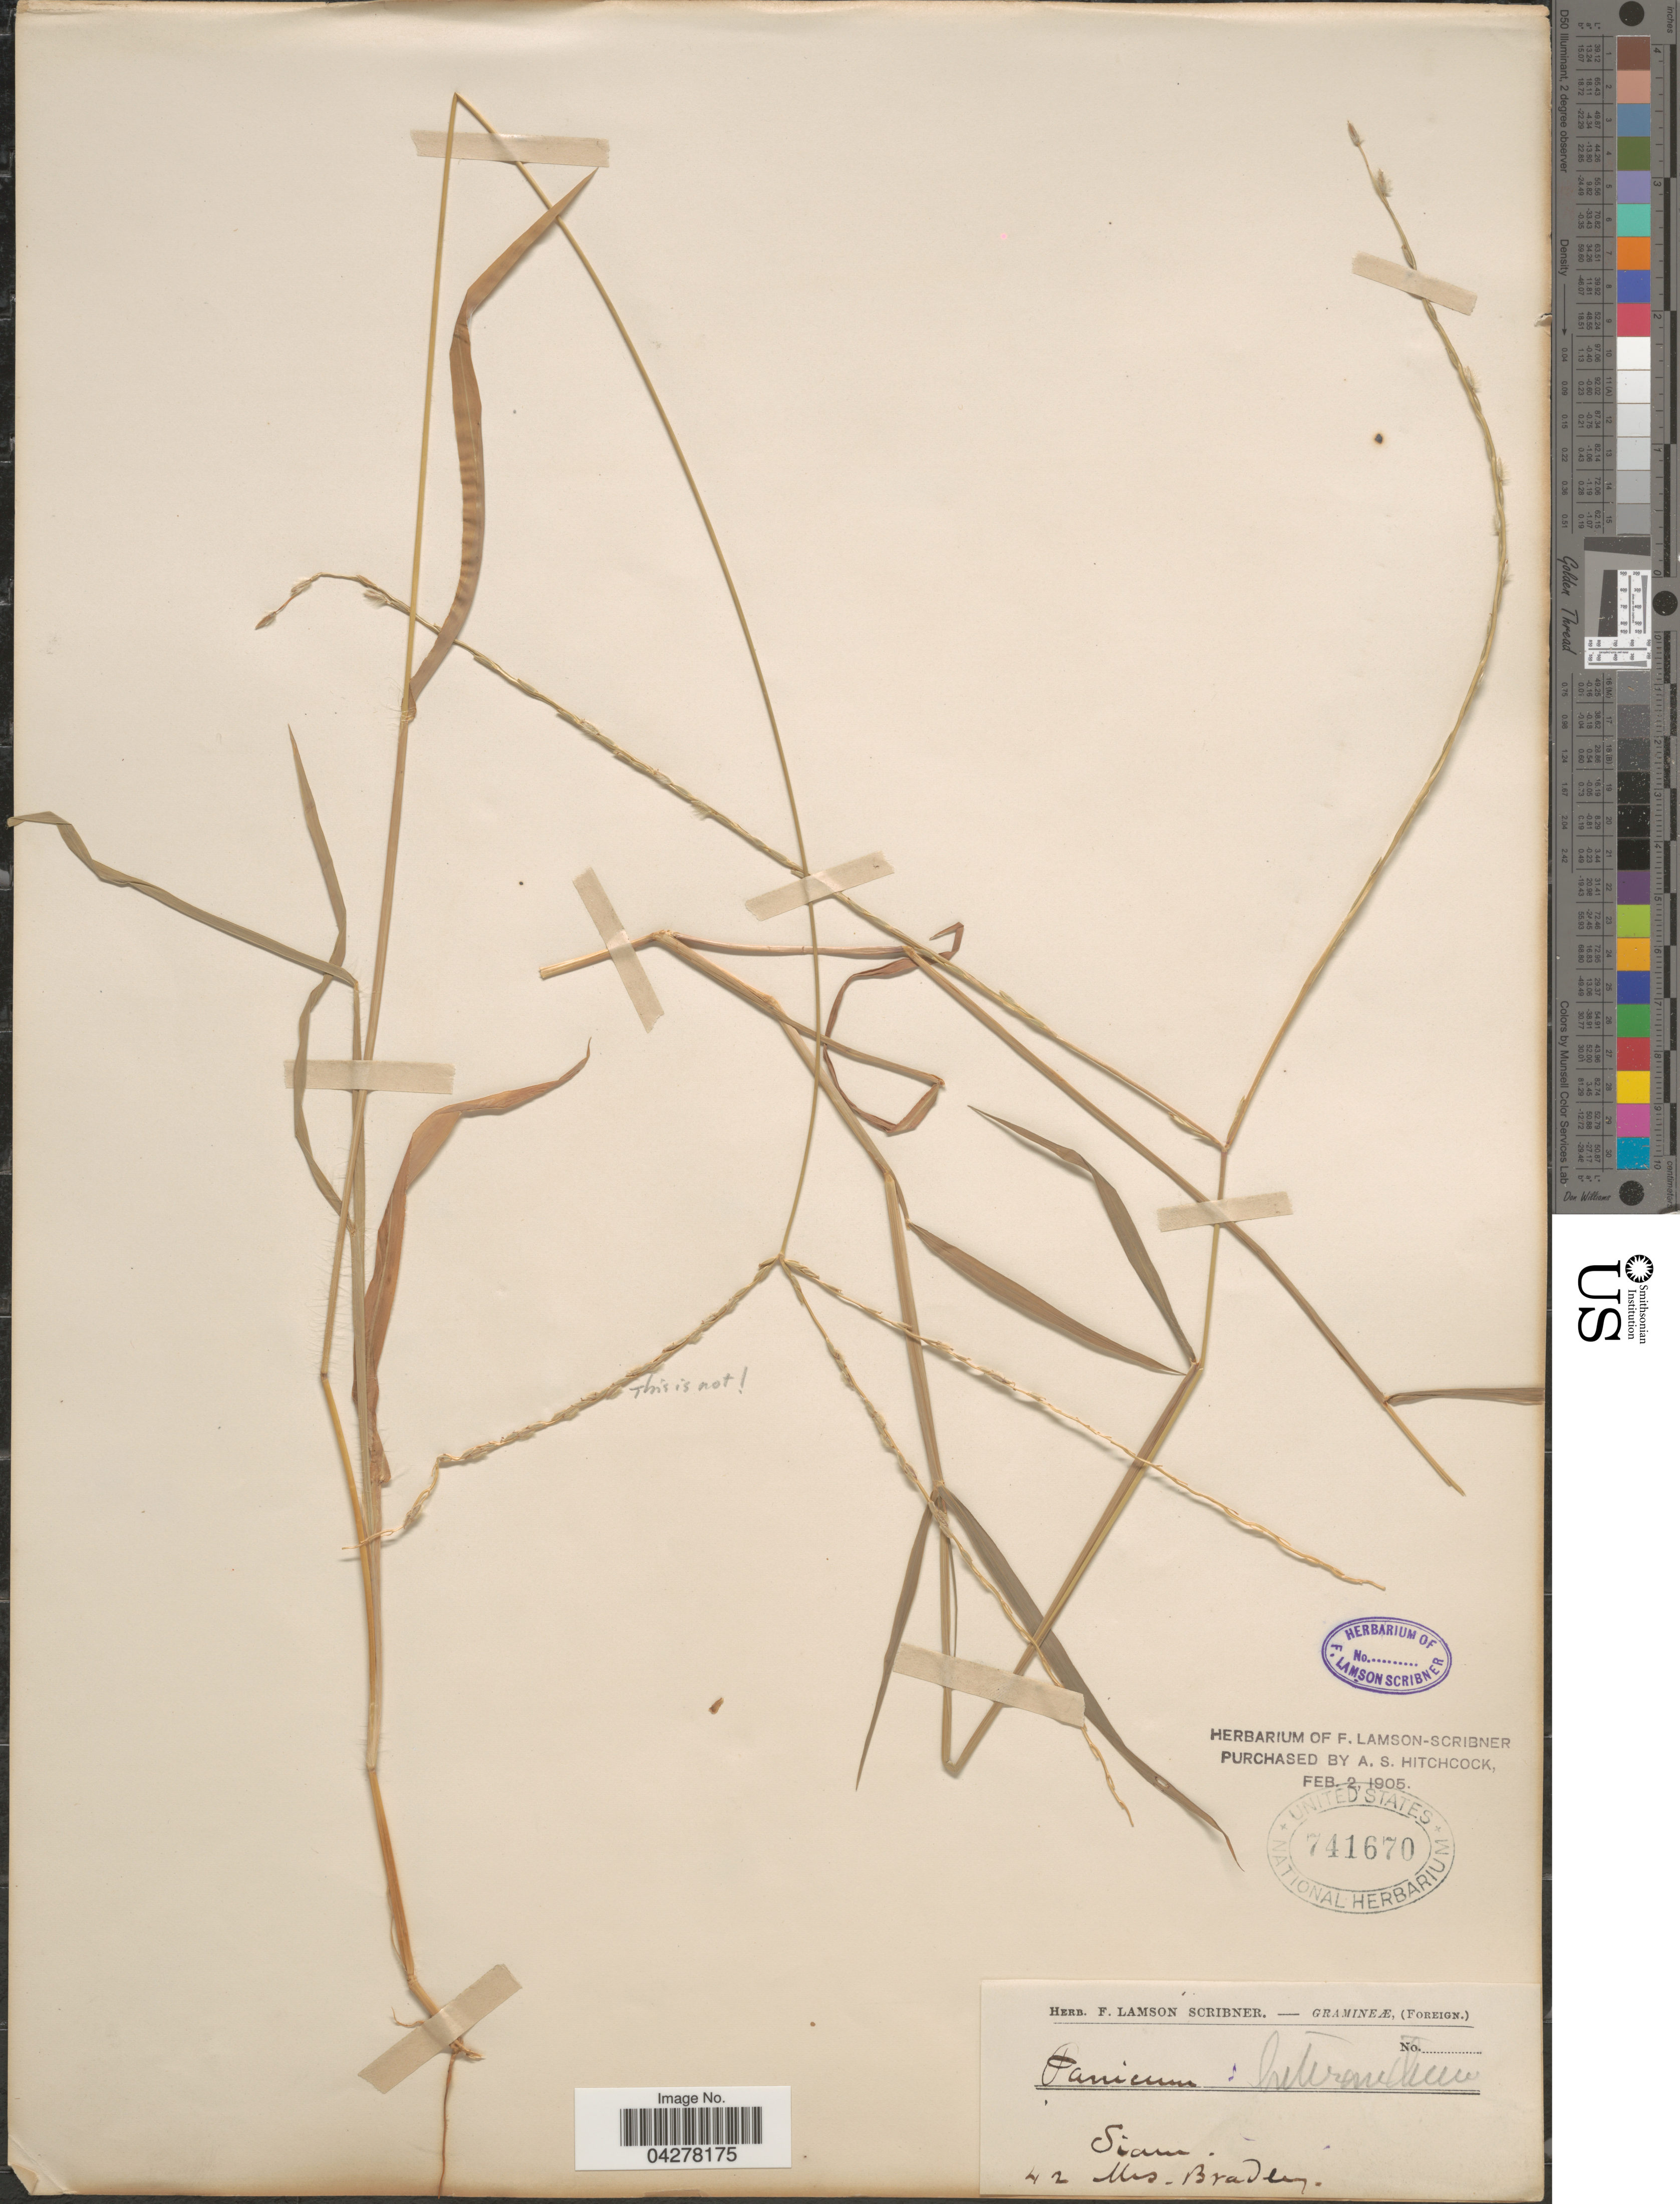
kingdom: Plantae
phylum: Tracheophyta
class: Liliopsida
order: Poales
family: Poaceae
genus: Digitaria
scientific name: Digitaria heterantha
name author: (Hook. f.) Merr.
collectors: Bradley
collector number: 42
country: Thailand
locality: Siam.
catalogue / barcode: US 741670